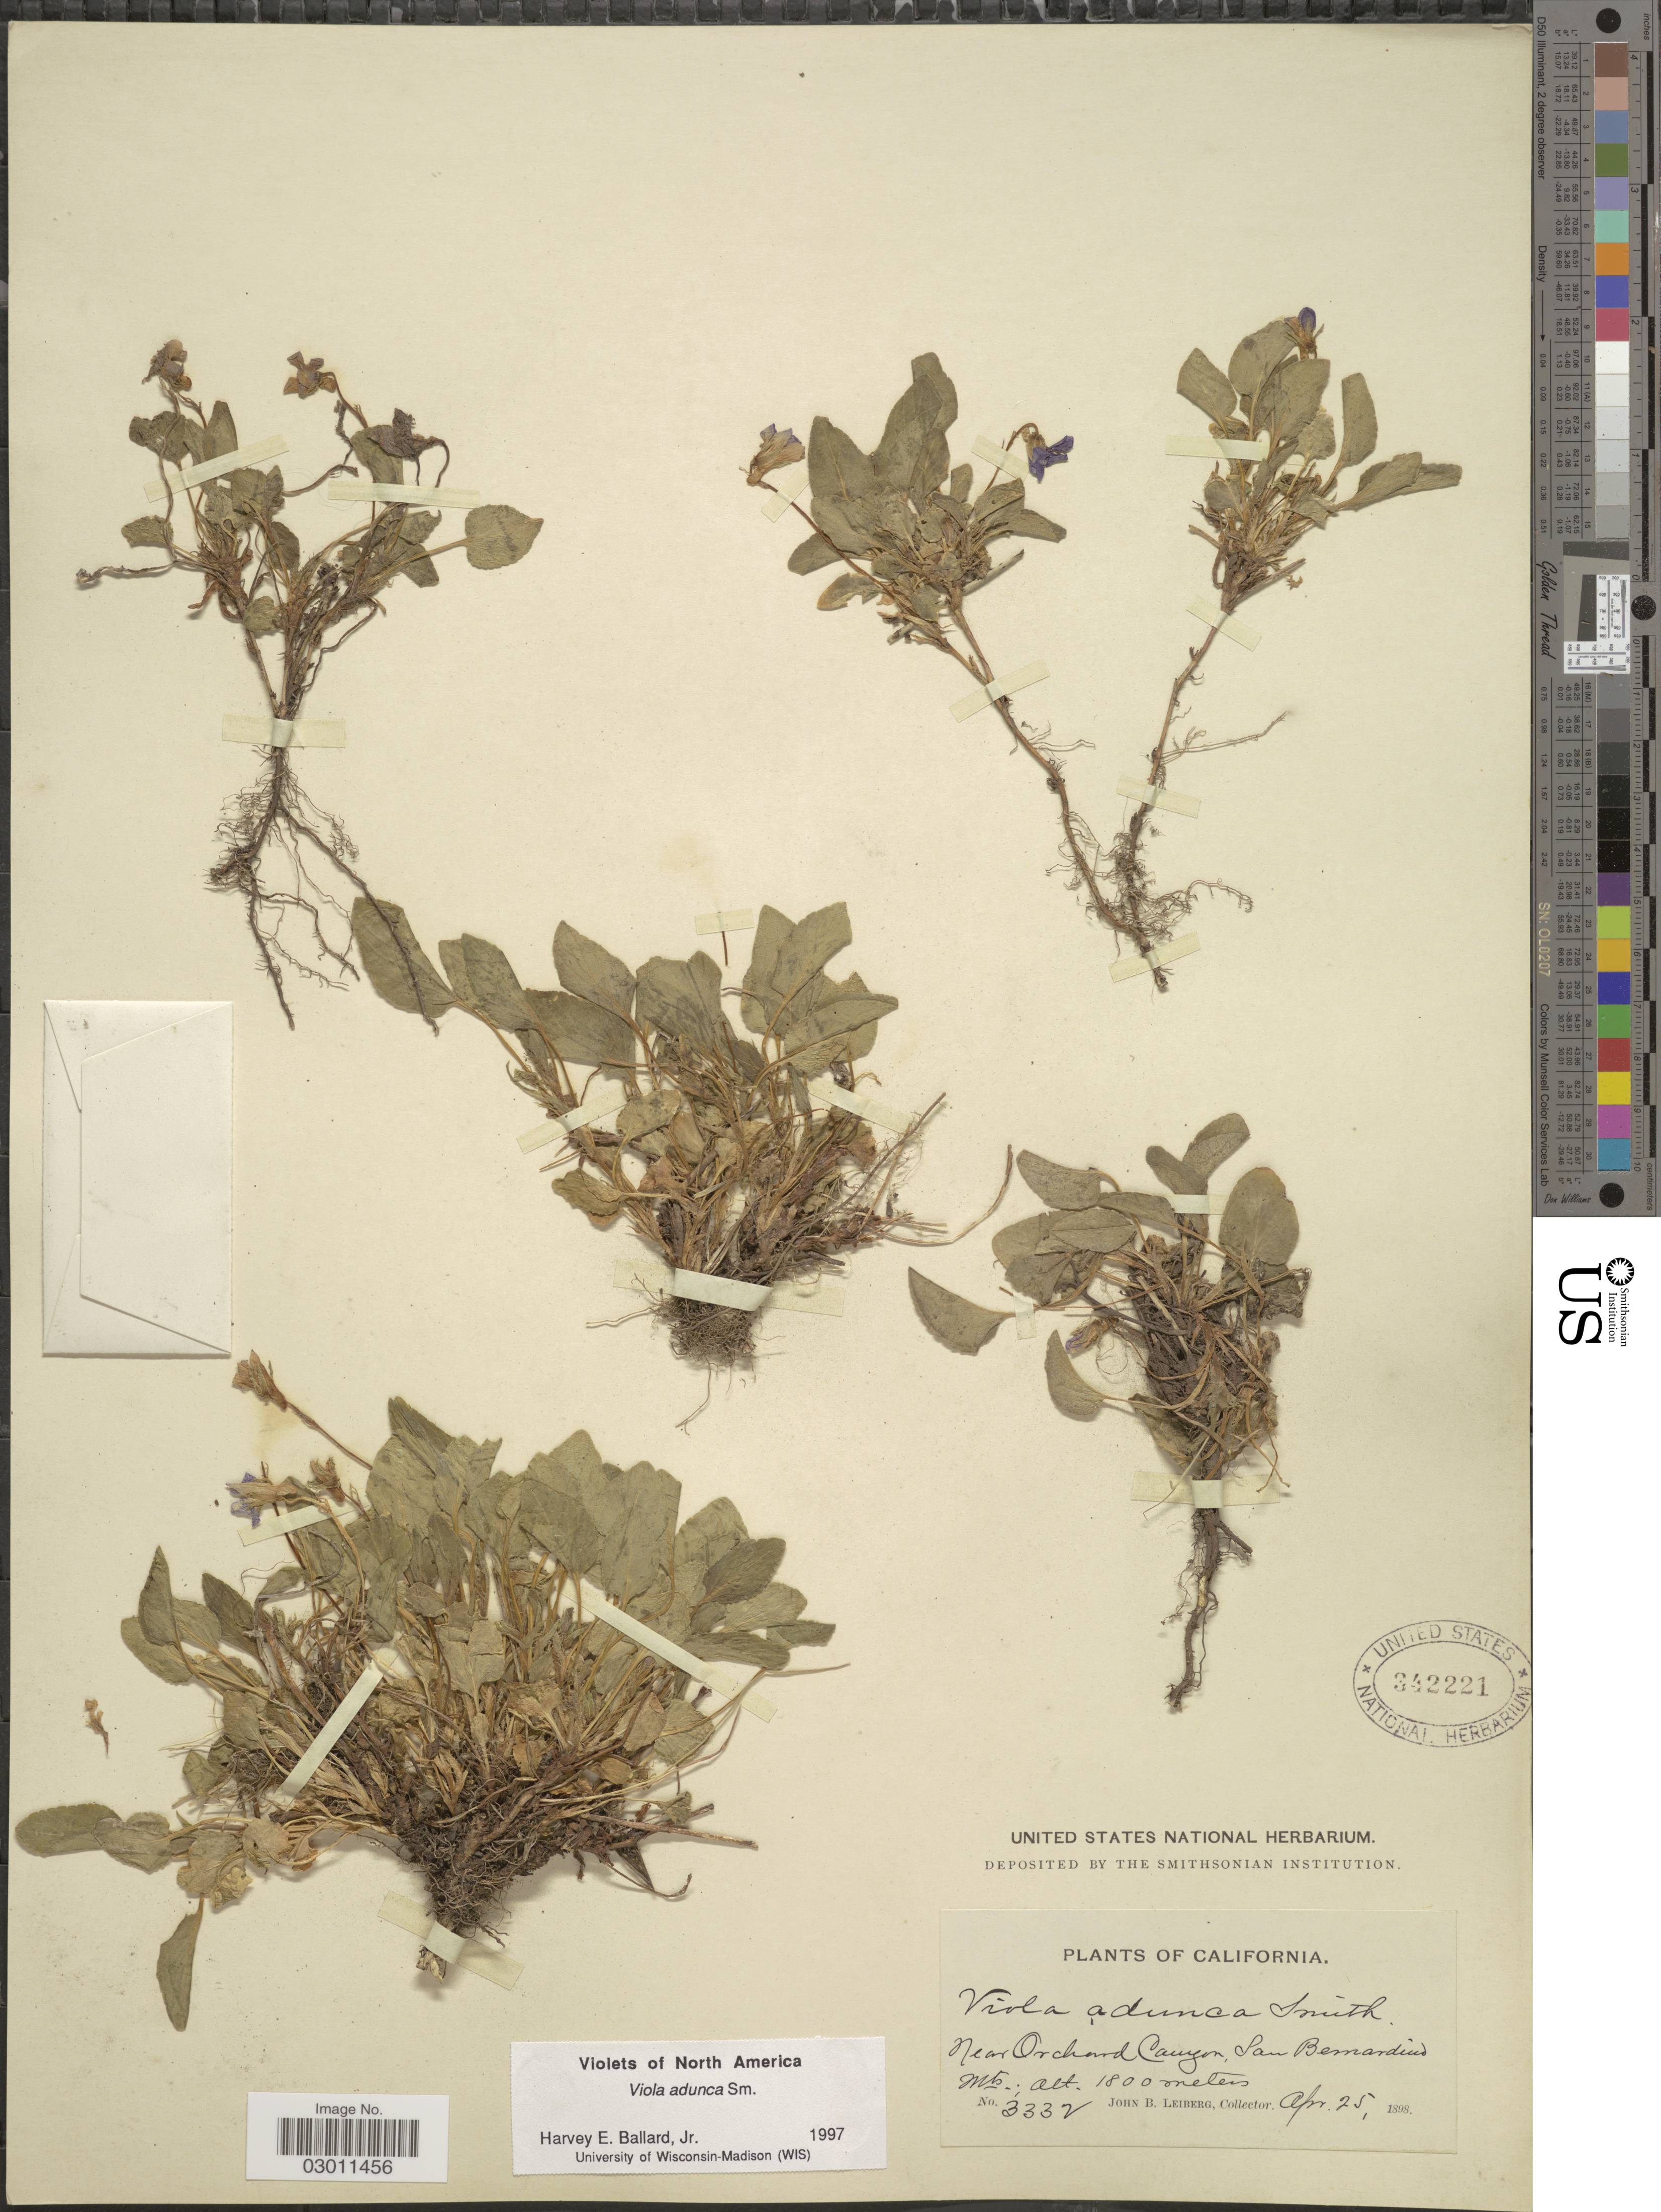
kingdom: Plantae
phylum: Tracheophyta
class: Magnoliopsida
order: Malpighiales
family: Violaceae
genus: Viola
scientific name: Viola adunca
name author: Sm.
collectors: J. B. Leiberg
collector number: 3332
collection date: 1898-04-25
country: United States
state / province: California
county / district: San Bernardino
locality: Near Orchard Canyon, San Bernardino Mts.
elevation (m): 1800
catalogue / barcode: US 342221